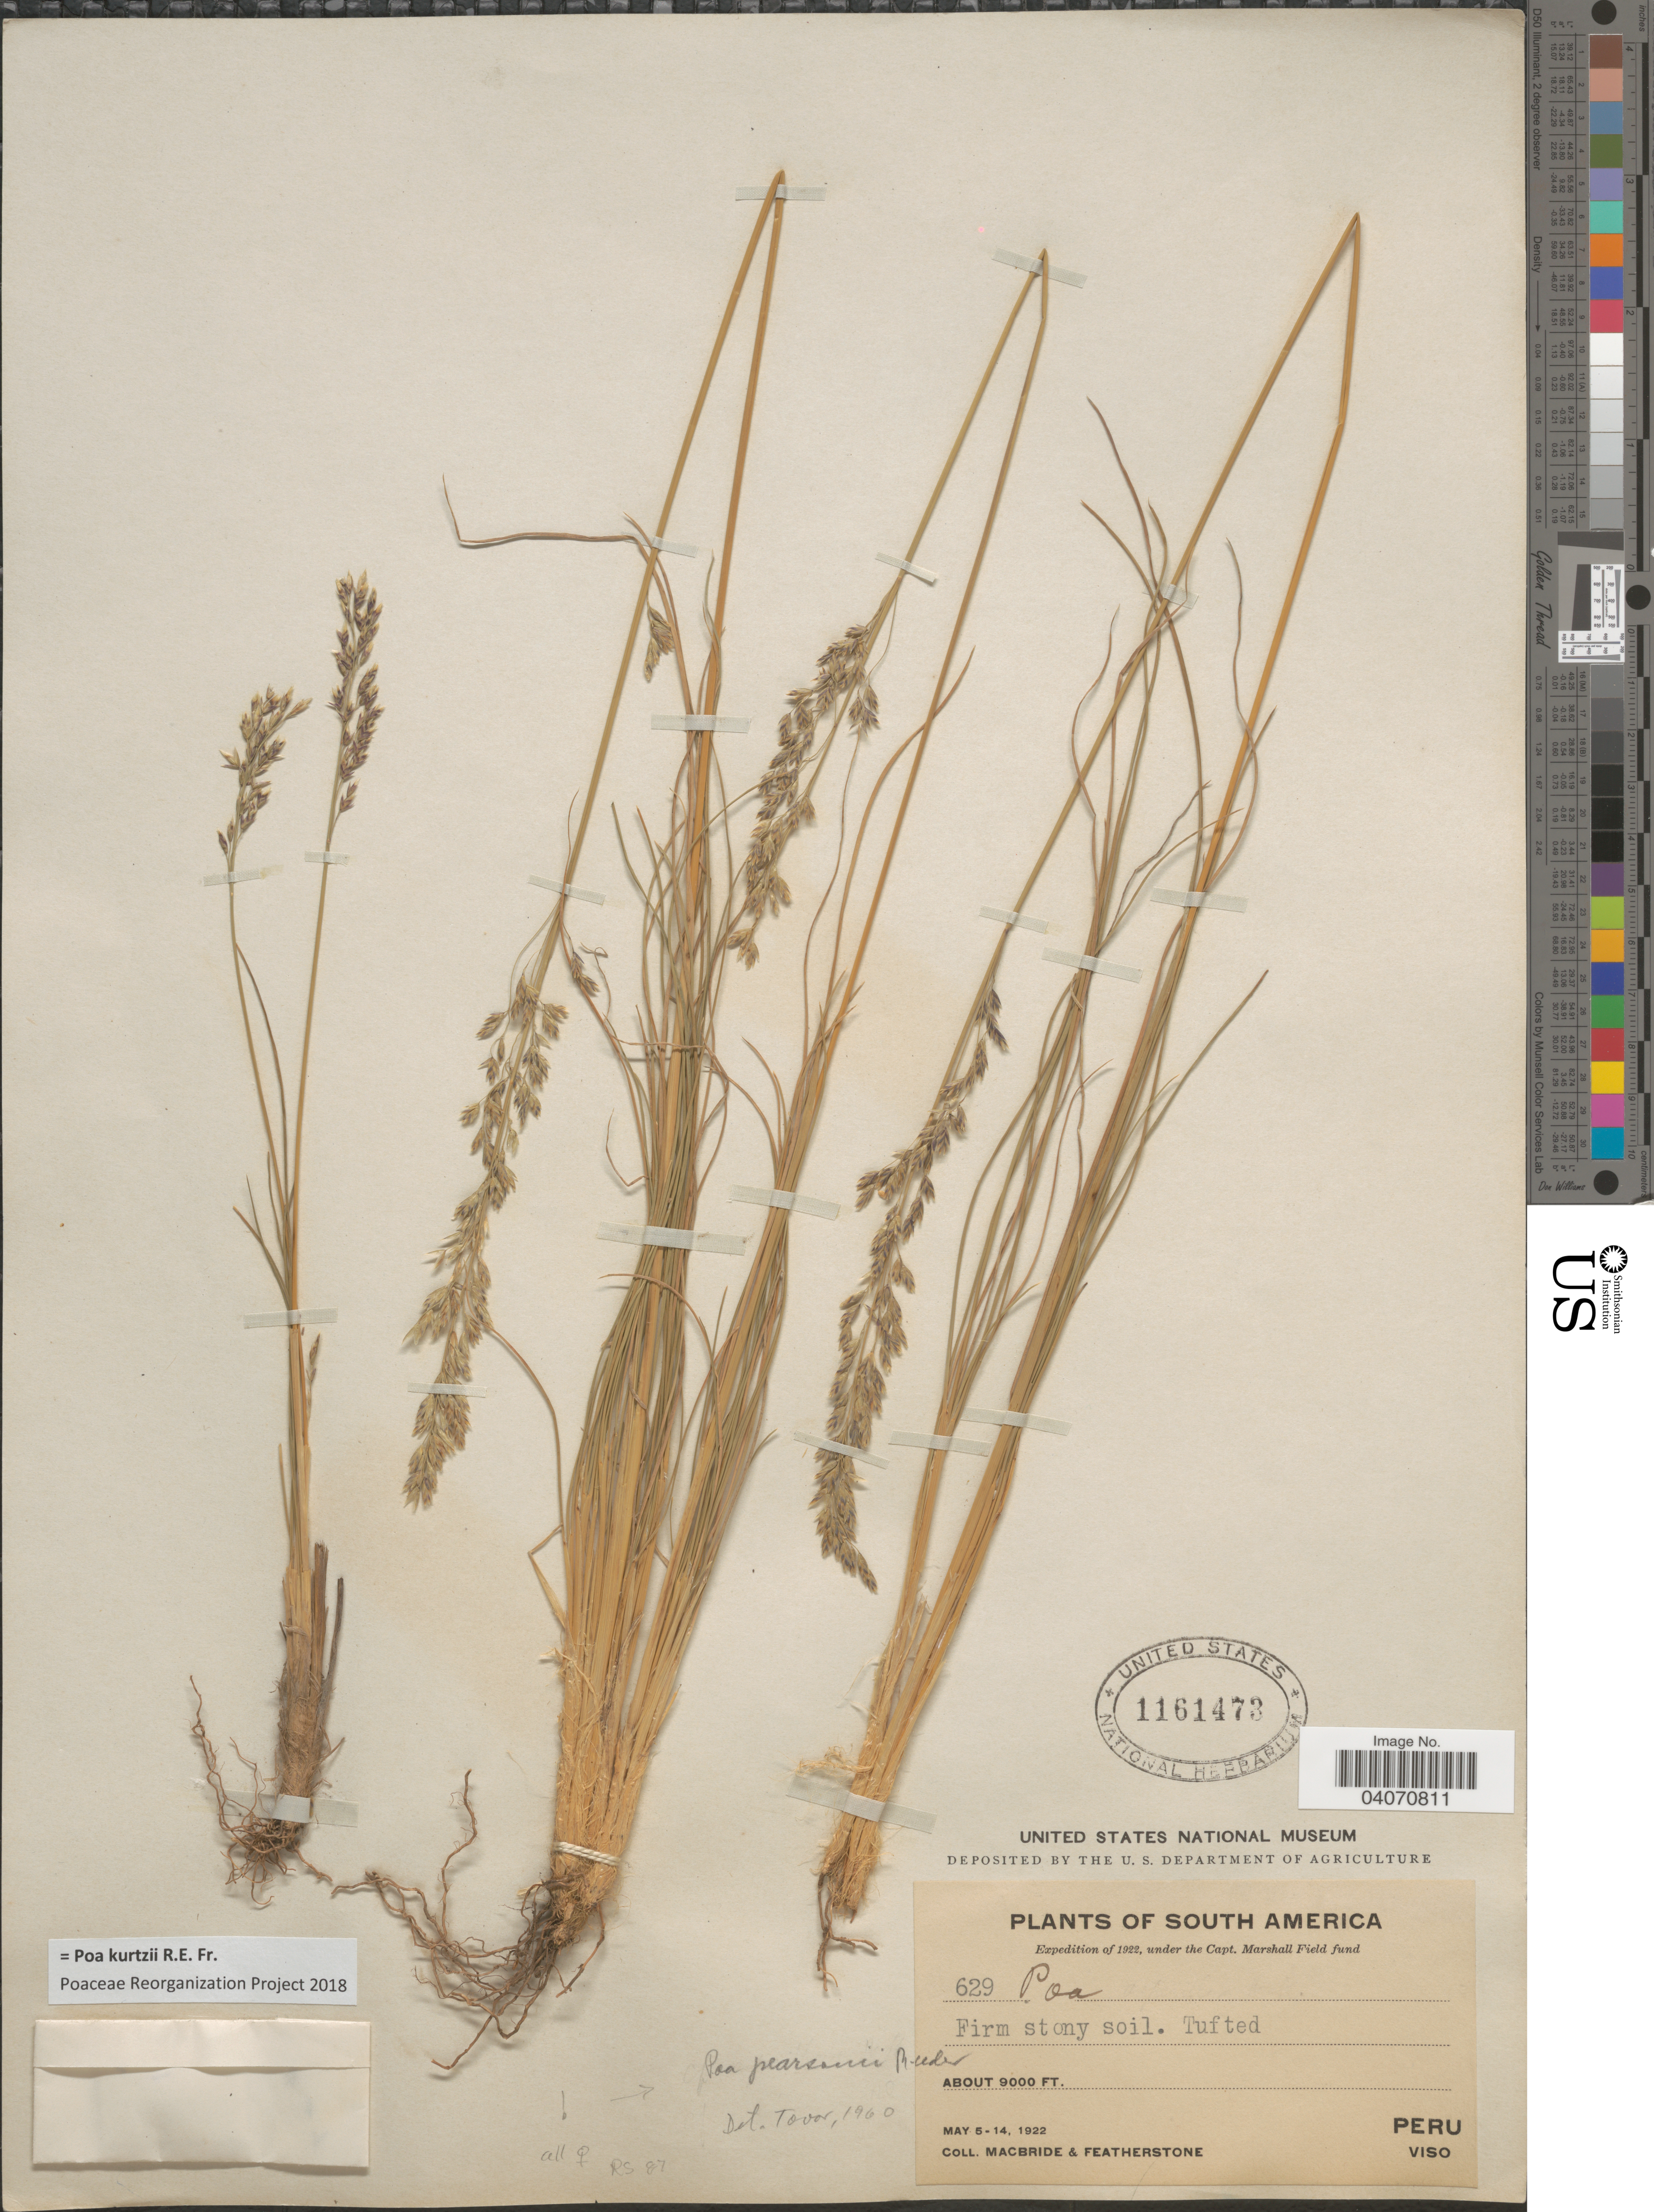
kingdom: Plantae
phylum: Tracheophyta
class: Liliopsida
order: Poales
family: Poaceae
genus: Poa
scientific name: Poa kurtzii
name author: R.E. Fr.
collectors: Macbride, -- & -. Featherstone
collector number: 629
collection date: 1922-05-05/1922-05-14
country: Peru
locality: Expedition of 1922, under the Capt. Marshall Field fund. Viso.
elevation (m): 2743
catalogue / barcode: US 1161473